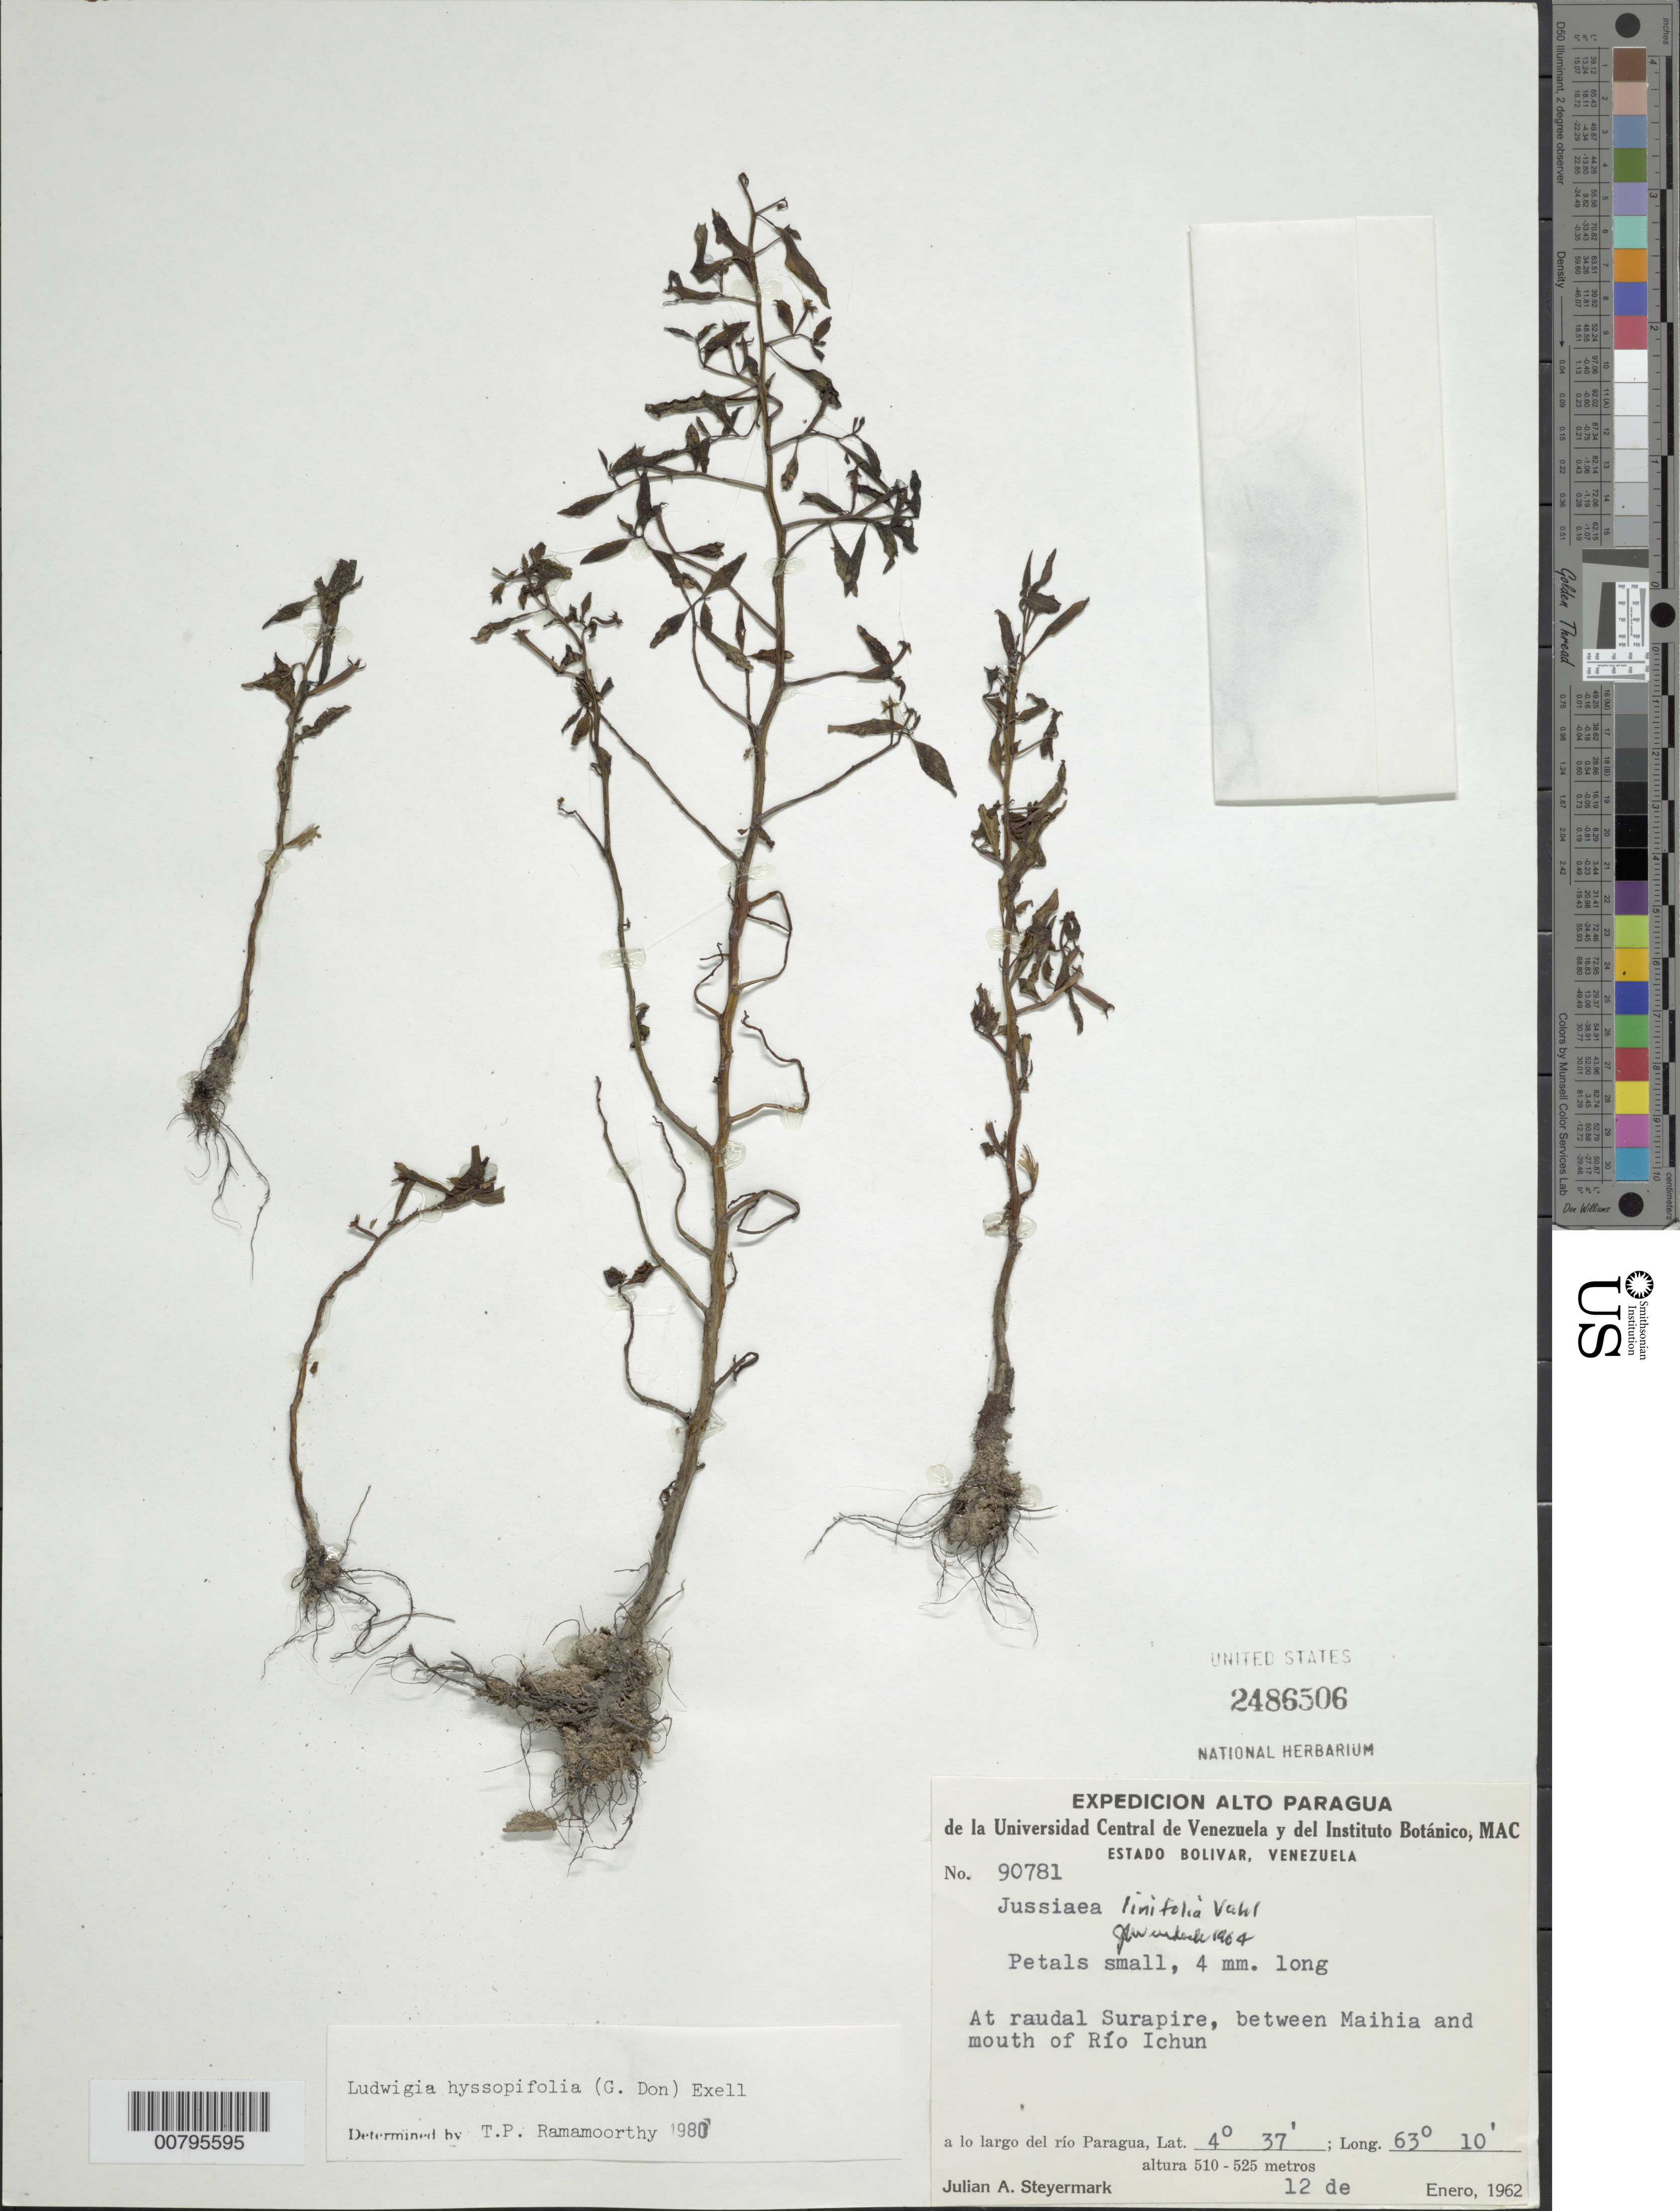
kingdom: Plantae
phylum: Tracheophyta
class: Magnoliopsida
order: Myrtales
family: Onagraceae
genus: Ludwigia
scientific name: Ludwigia hyssopifolia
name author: (G. Don) Exell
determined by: Ramamoorthy, T. P.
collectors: J. Steyermark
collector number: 90781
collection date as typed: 12-Jan-62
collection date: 1962-01-12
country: Venezuela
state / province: Bolívar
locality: Raudal Surapire, between Maihia and mouth of Río Ichun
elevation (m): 510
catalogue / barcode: US 2486506